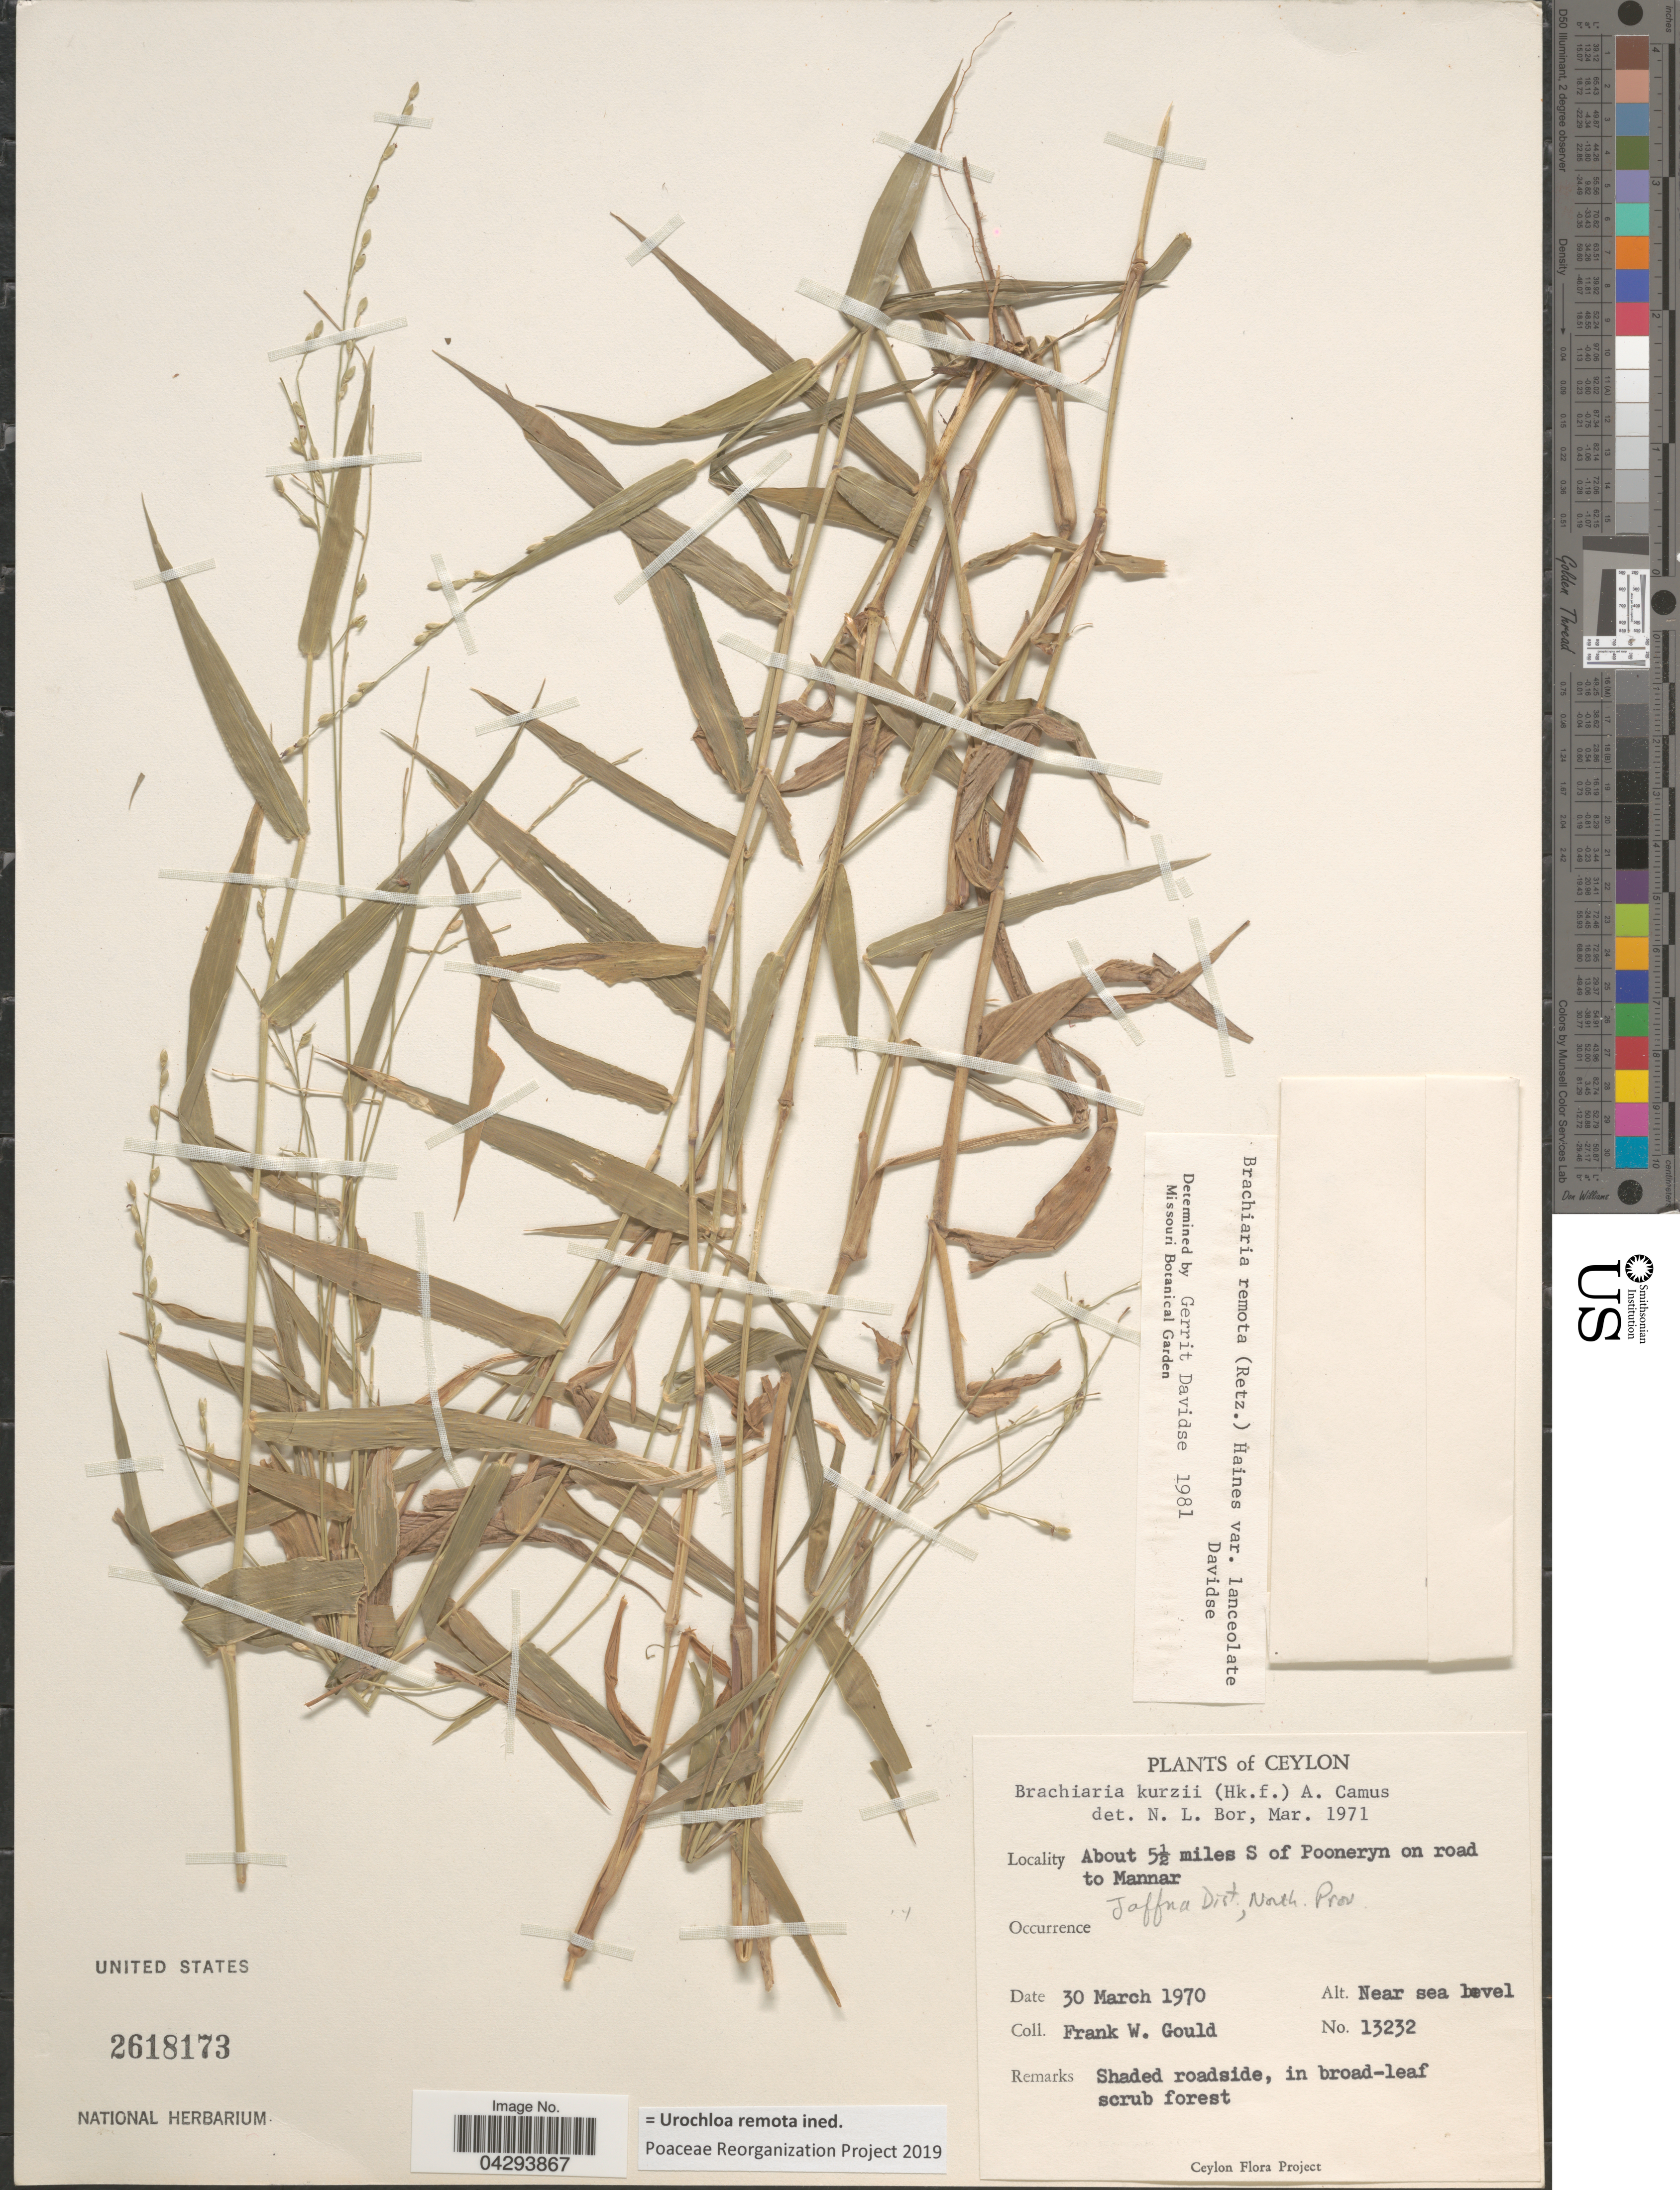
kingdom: Plantae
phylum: Tracheophyta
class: Liliopsida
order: Poales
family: Poaceae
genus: Urochloa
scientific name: Urochloa remota ined.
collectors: F. W. Gould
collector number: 13232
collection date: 1970-03-30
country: Sri Lanka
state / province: Northern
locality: Ceylon. About 5 1/2 miles S of Pooneryn on road to Mannar. Jaffna Dist.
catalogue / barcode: US 2618173